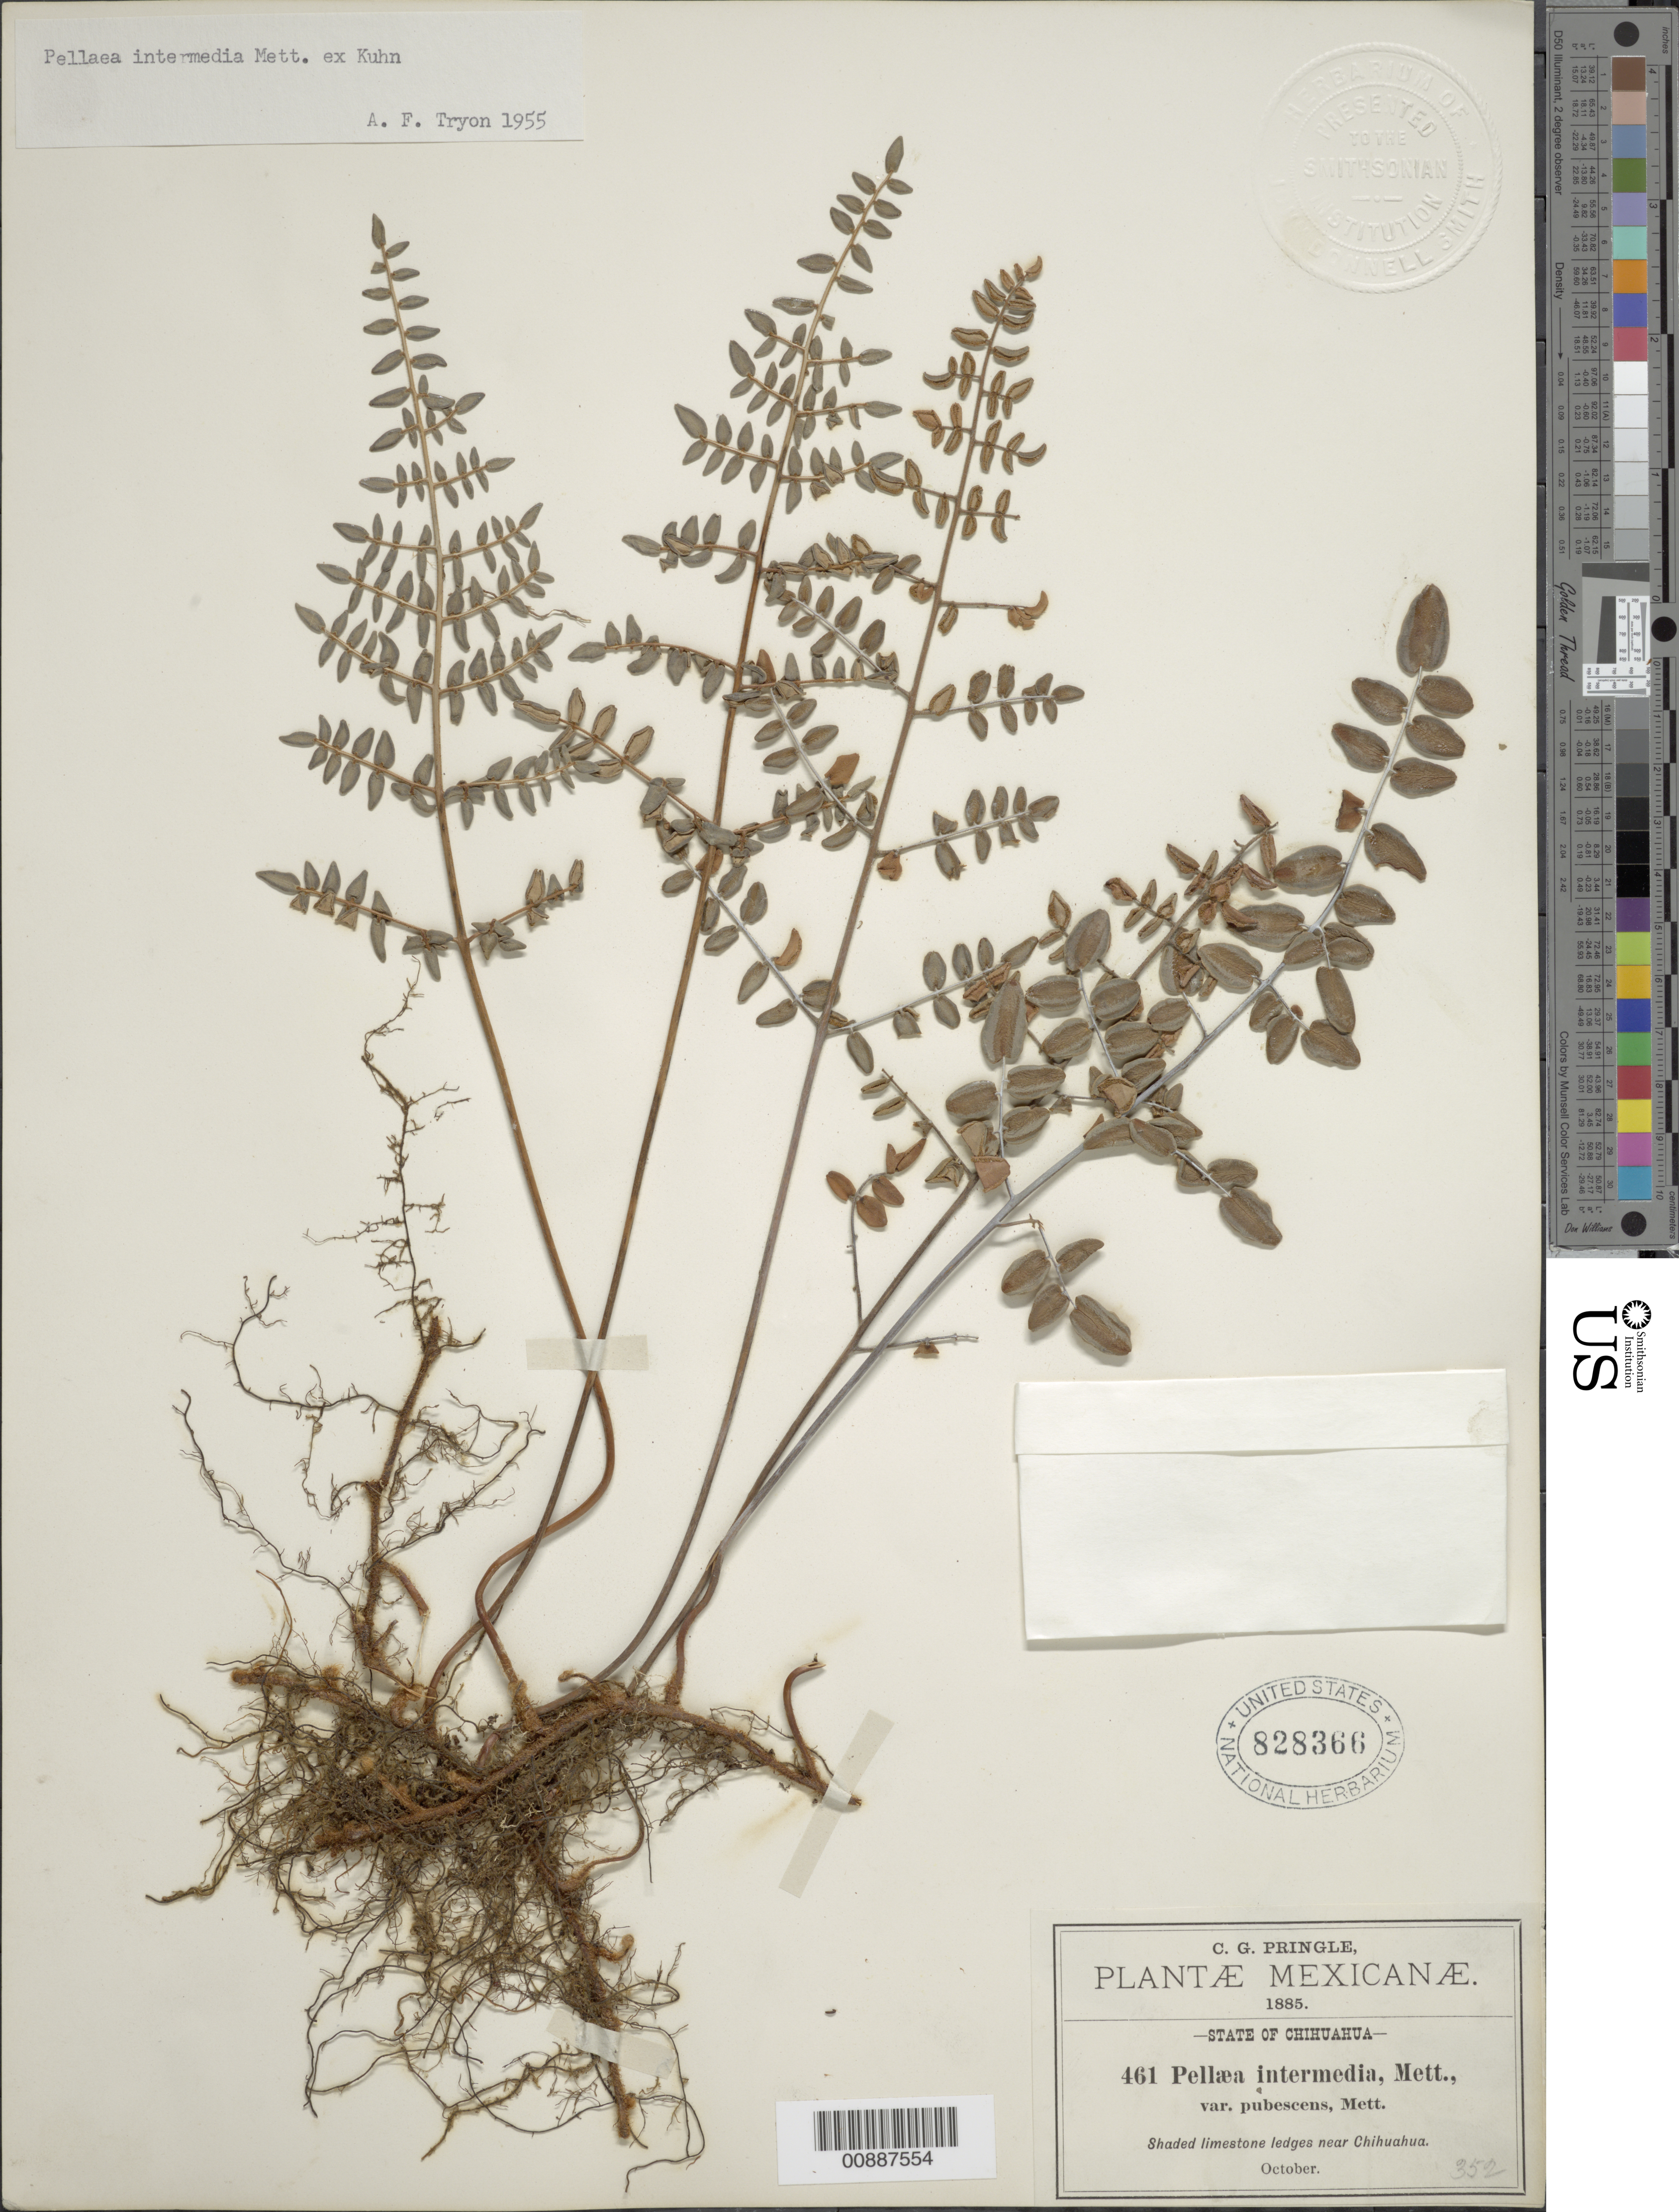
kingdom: Plantae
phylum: Tracheophyta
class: Polypodiopsida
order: Polypodiales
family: Pteridaceae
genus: Pellaea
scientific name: Pellaea intermedia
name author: Mett. ex Kuhn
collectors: C. G. Pringle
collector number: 461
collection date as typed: Oct 1885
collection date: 1885-10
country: Mexico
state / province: Chihuahua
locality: Near Chihuahua.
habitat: Shaded limestone ledges.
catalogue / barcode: US 828366